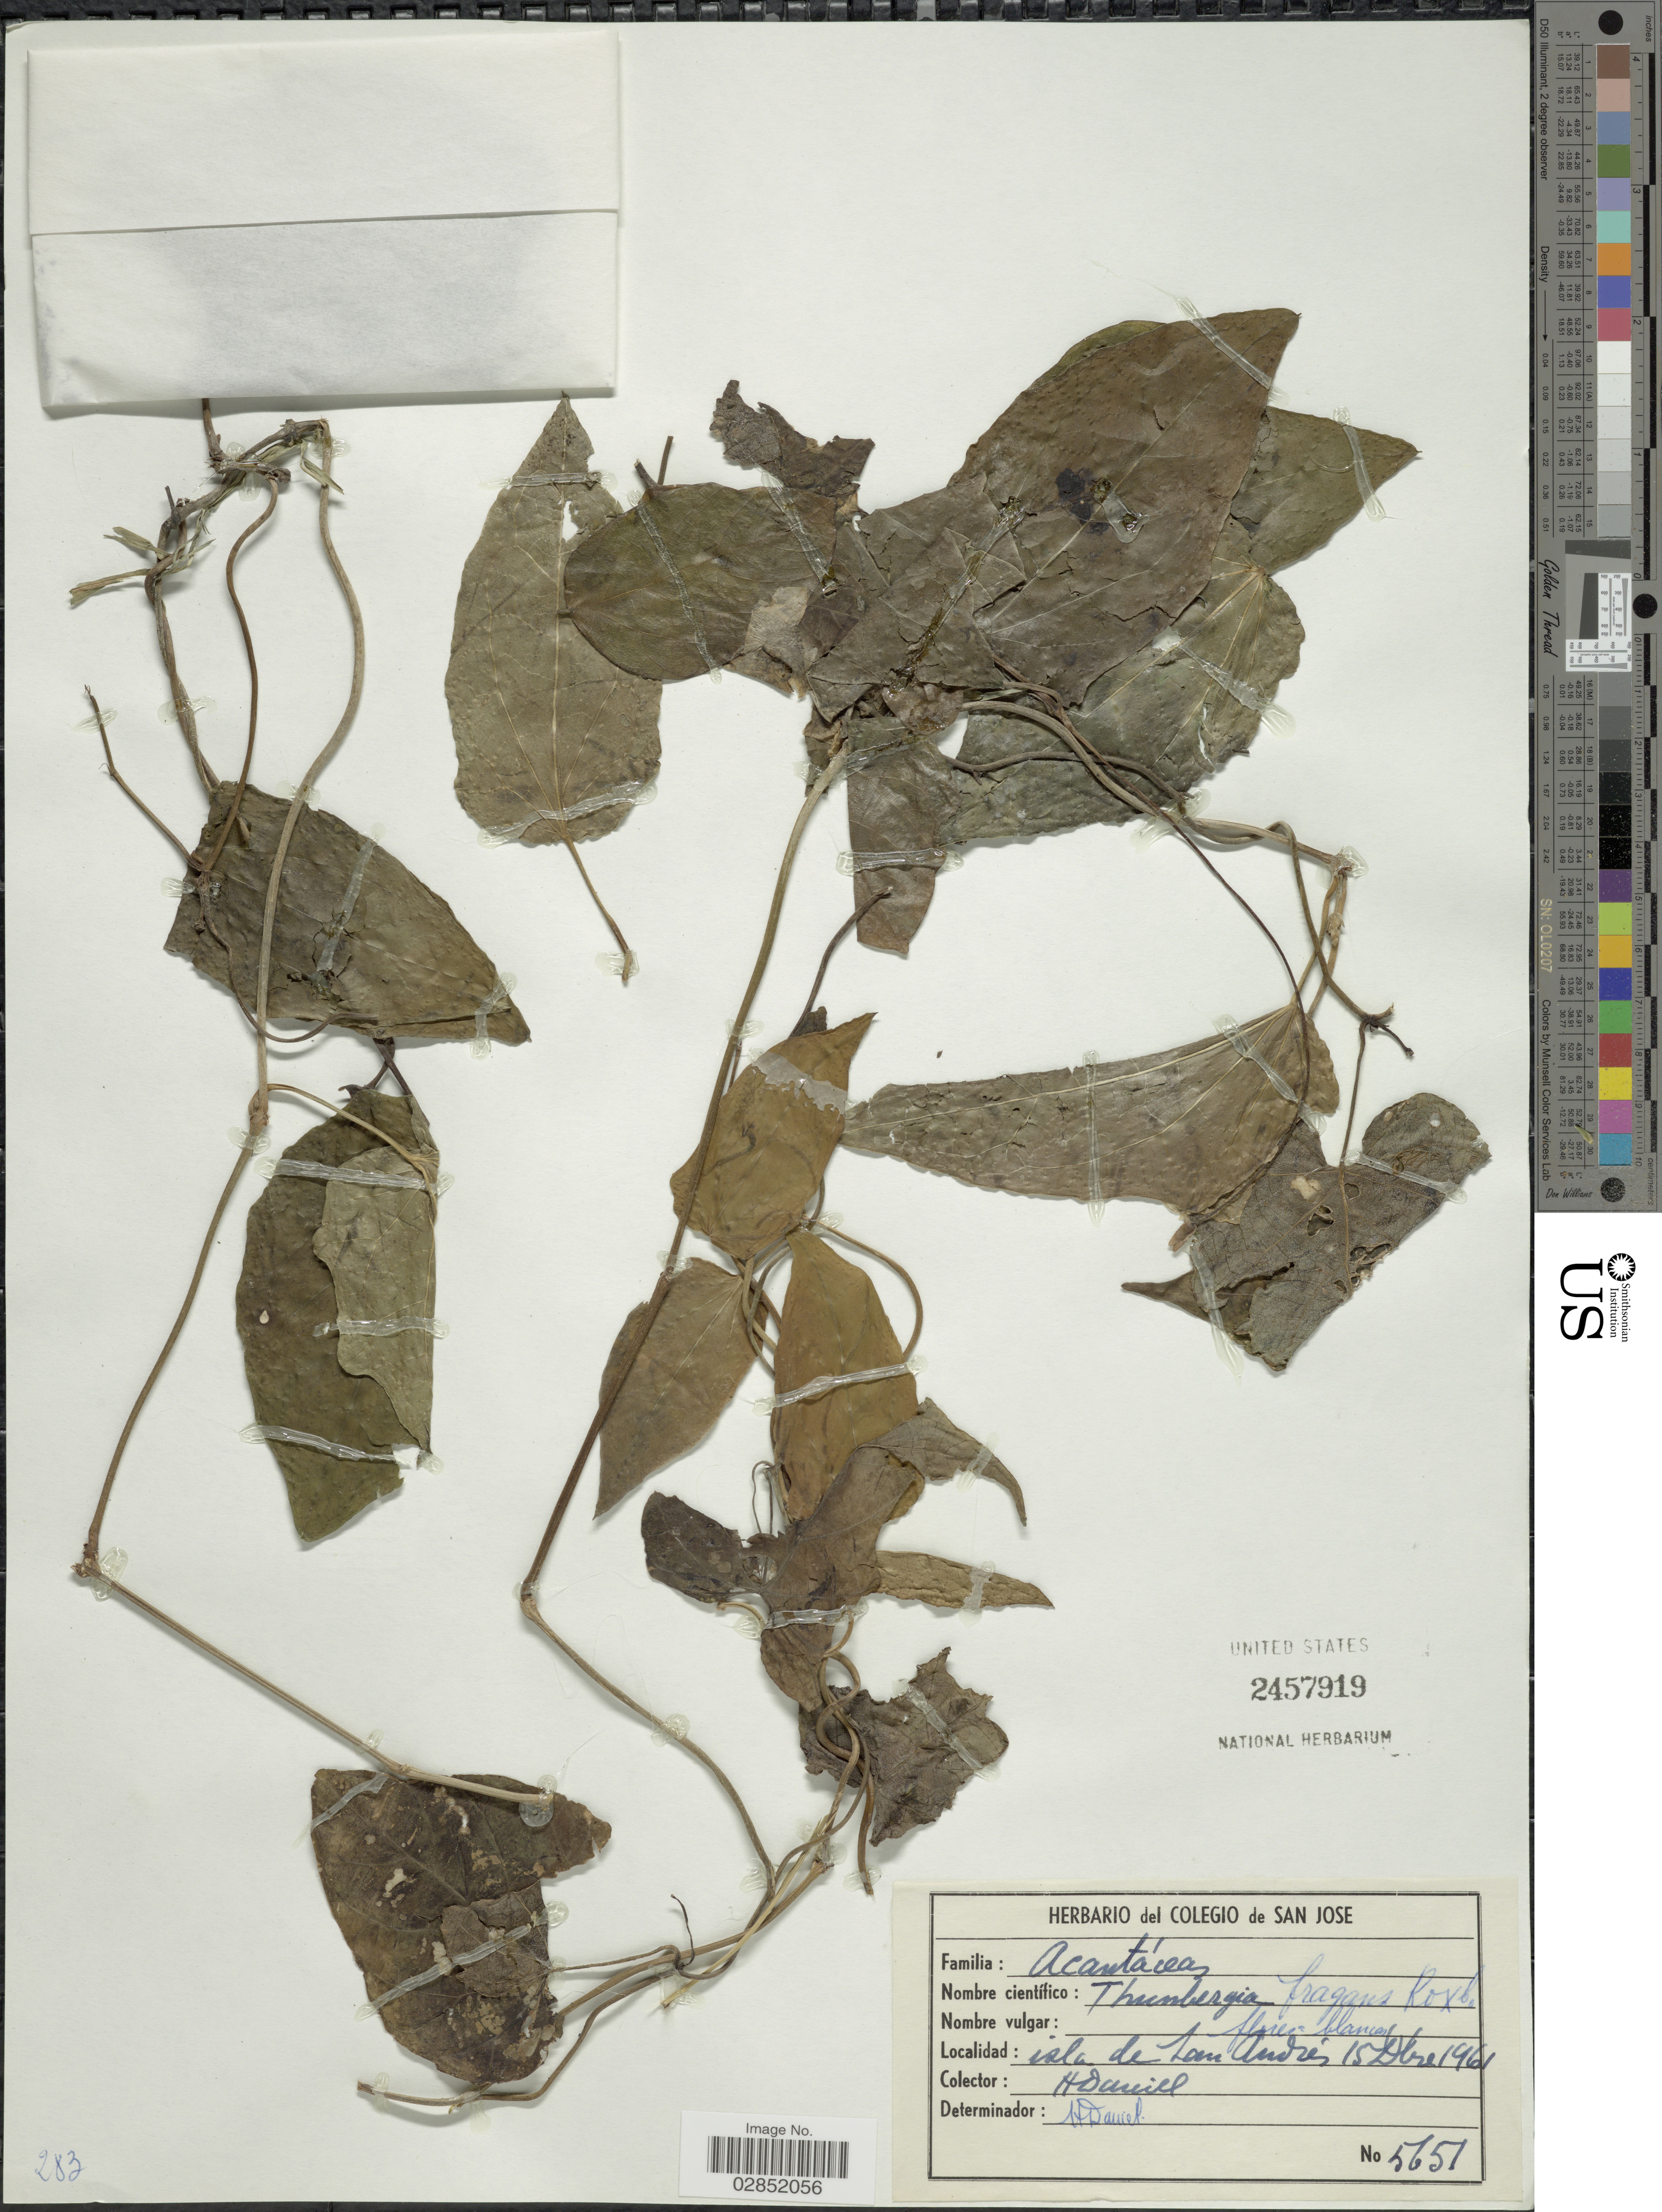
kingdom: Plantae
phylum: Tracheophyta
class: Magnoliopsida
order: Lamiales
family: Acanthaceae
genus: Thunbergia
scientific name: Thunbergia fragrans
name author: Roxb.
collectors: Bro. Daniel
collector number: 5651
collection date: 1961-12-15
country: Colombia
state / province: San Andres y Providencia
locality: Isla de San Andrés.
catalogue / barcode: US 2457919